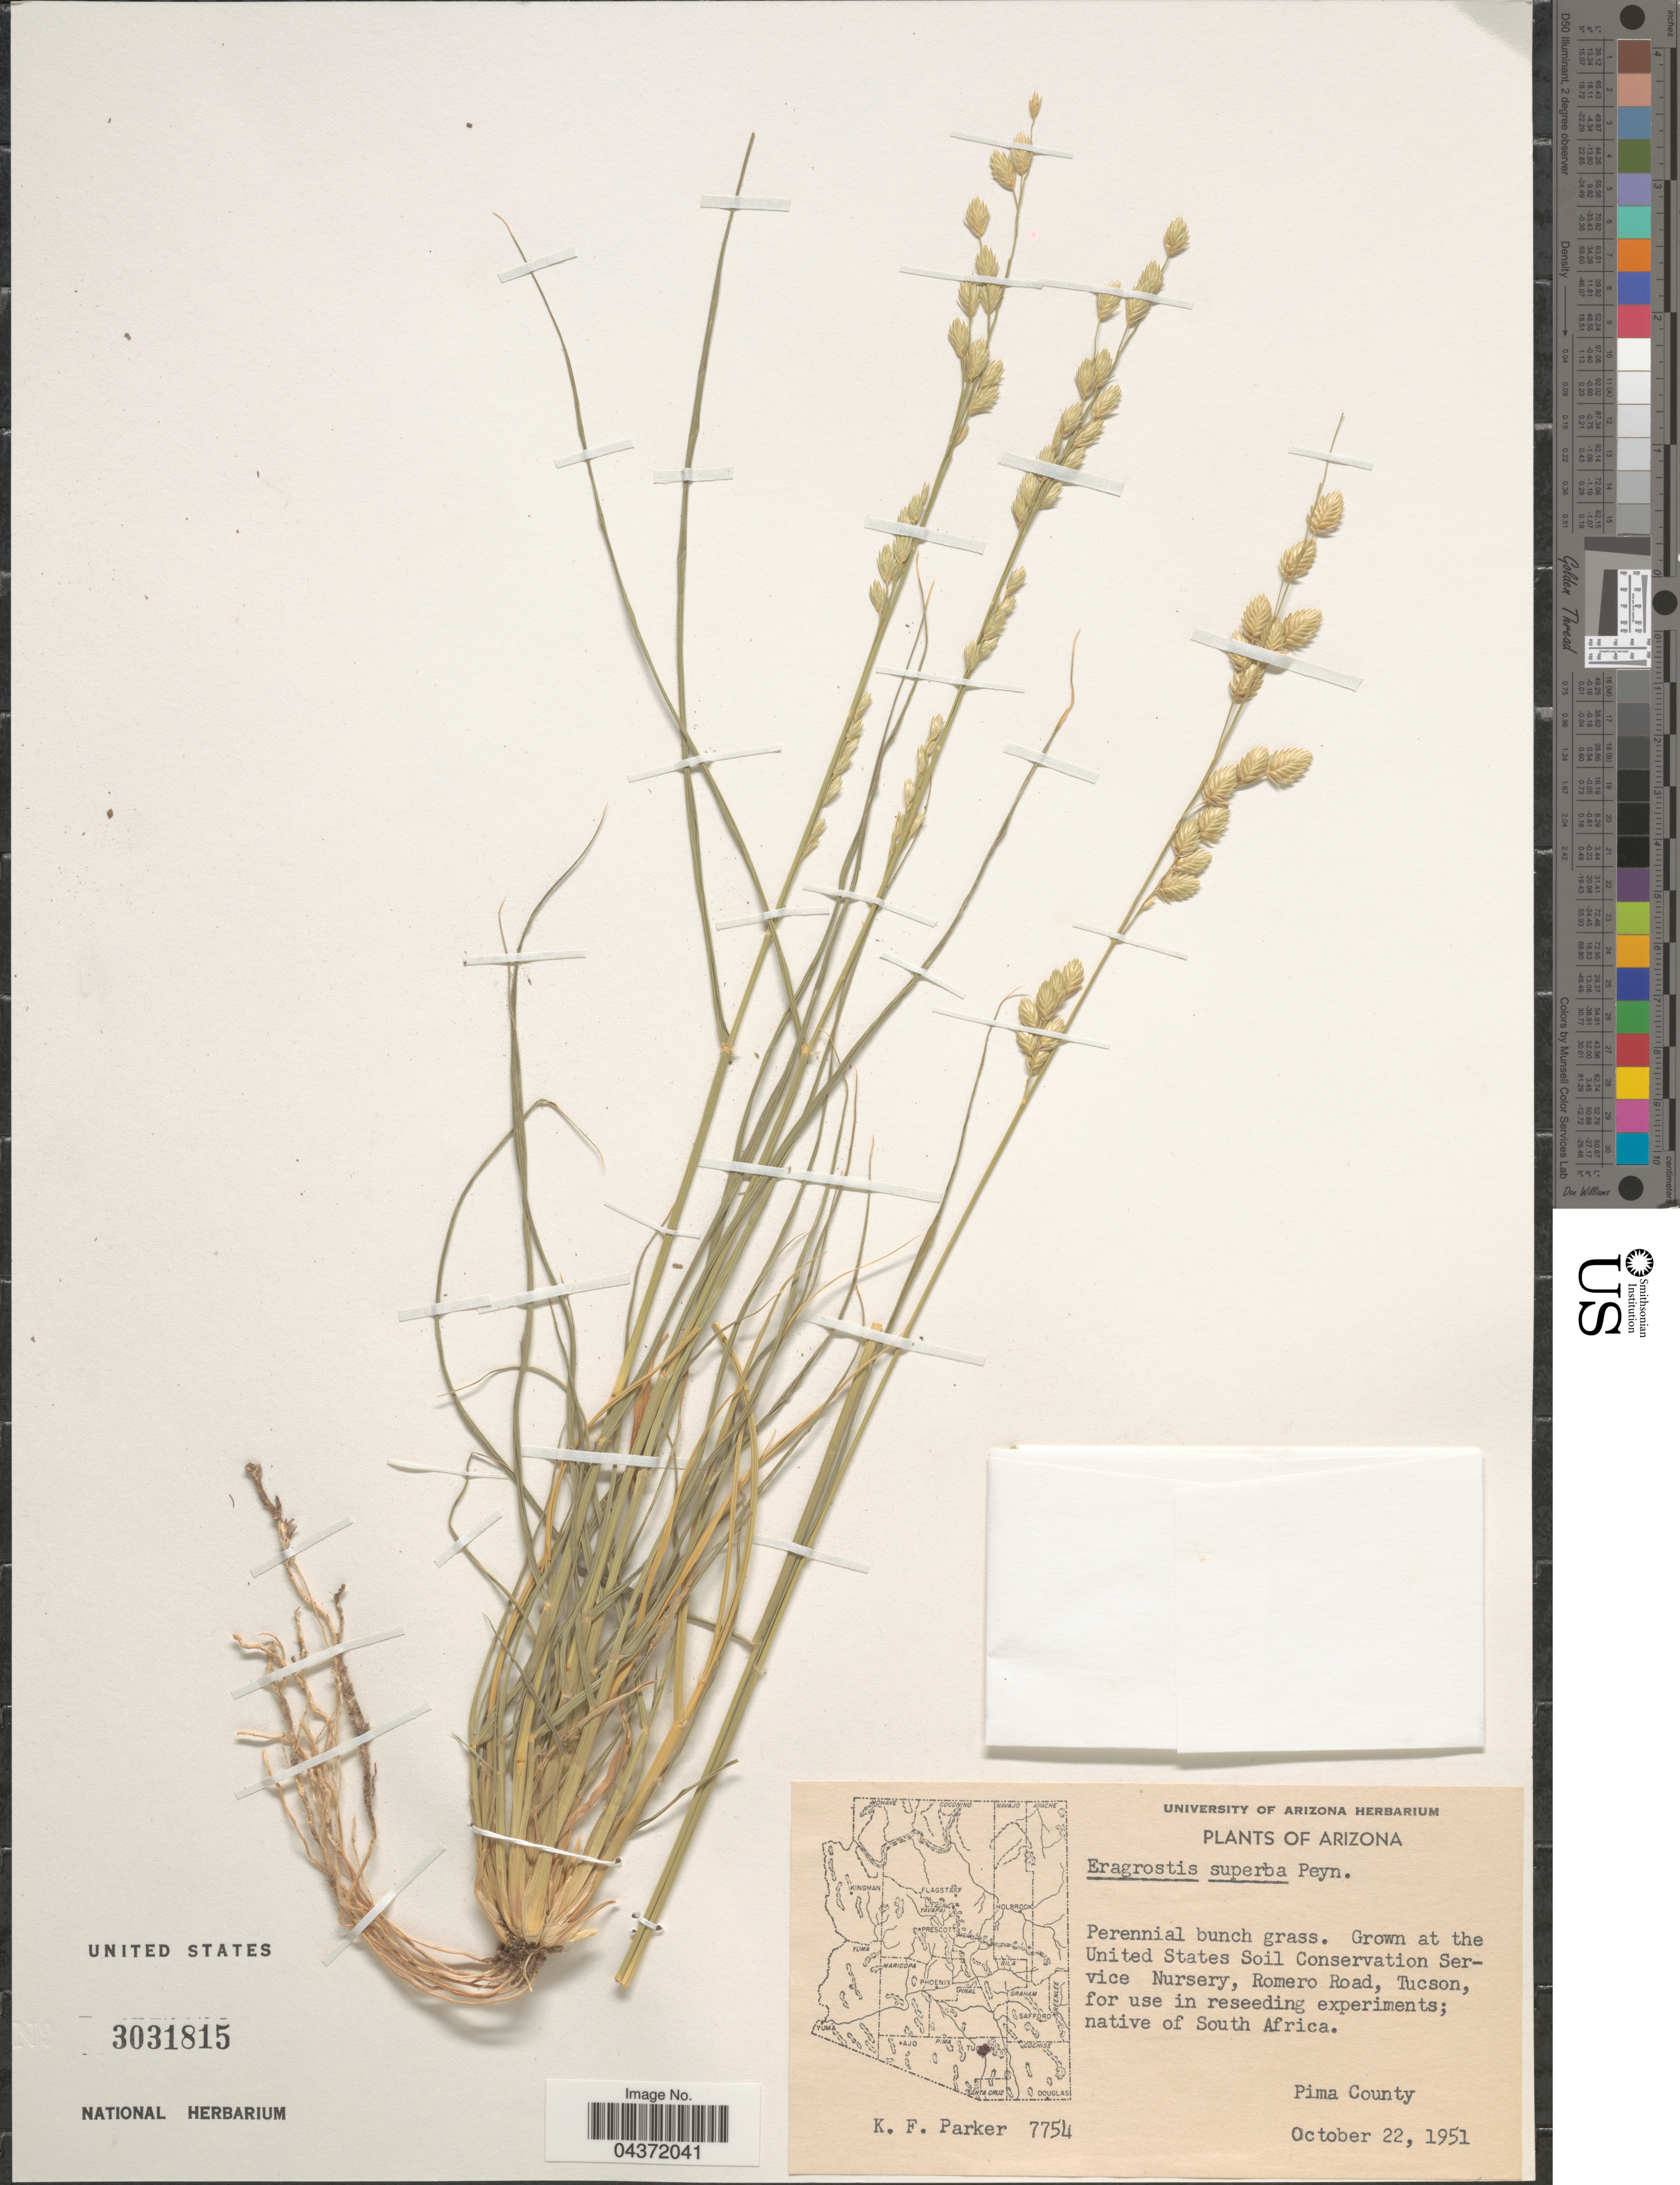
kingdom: Plantae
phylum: Tracheophyta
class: Liliopsida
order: Poales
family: Poaceae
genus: Eragrostis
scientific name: Eragrostis superba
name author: Peyr.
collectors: K. F. Parker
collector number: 7754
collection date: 1951-10-22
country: United States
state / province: Arizona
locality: Grown at the United States Soil Conservation Service Nursery, Romero Road, Tucson. Pima County.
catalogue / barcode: US 3031815